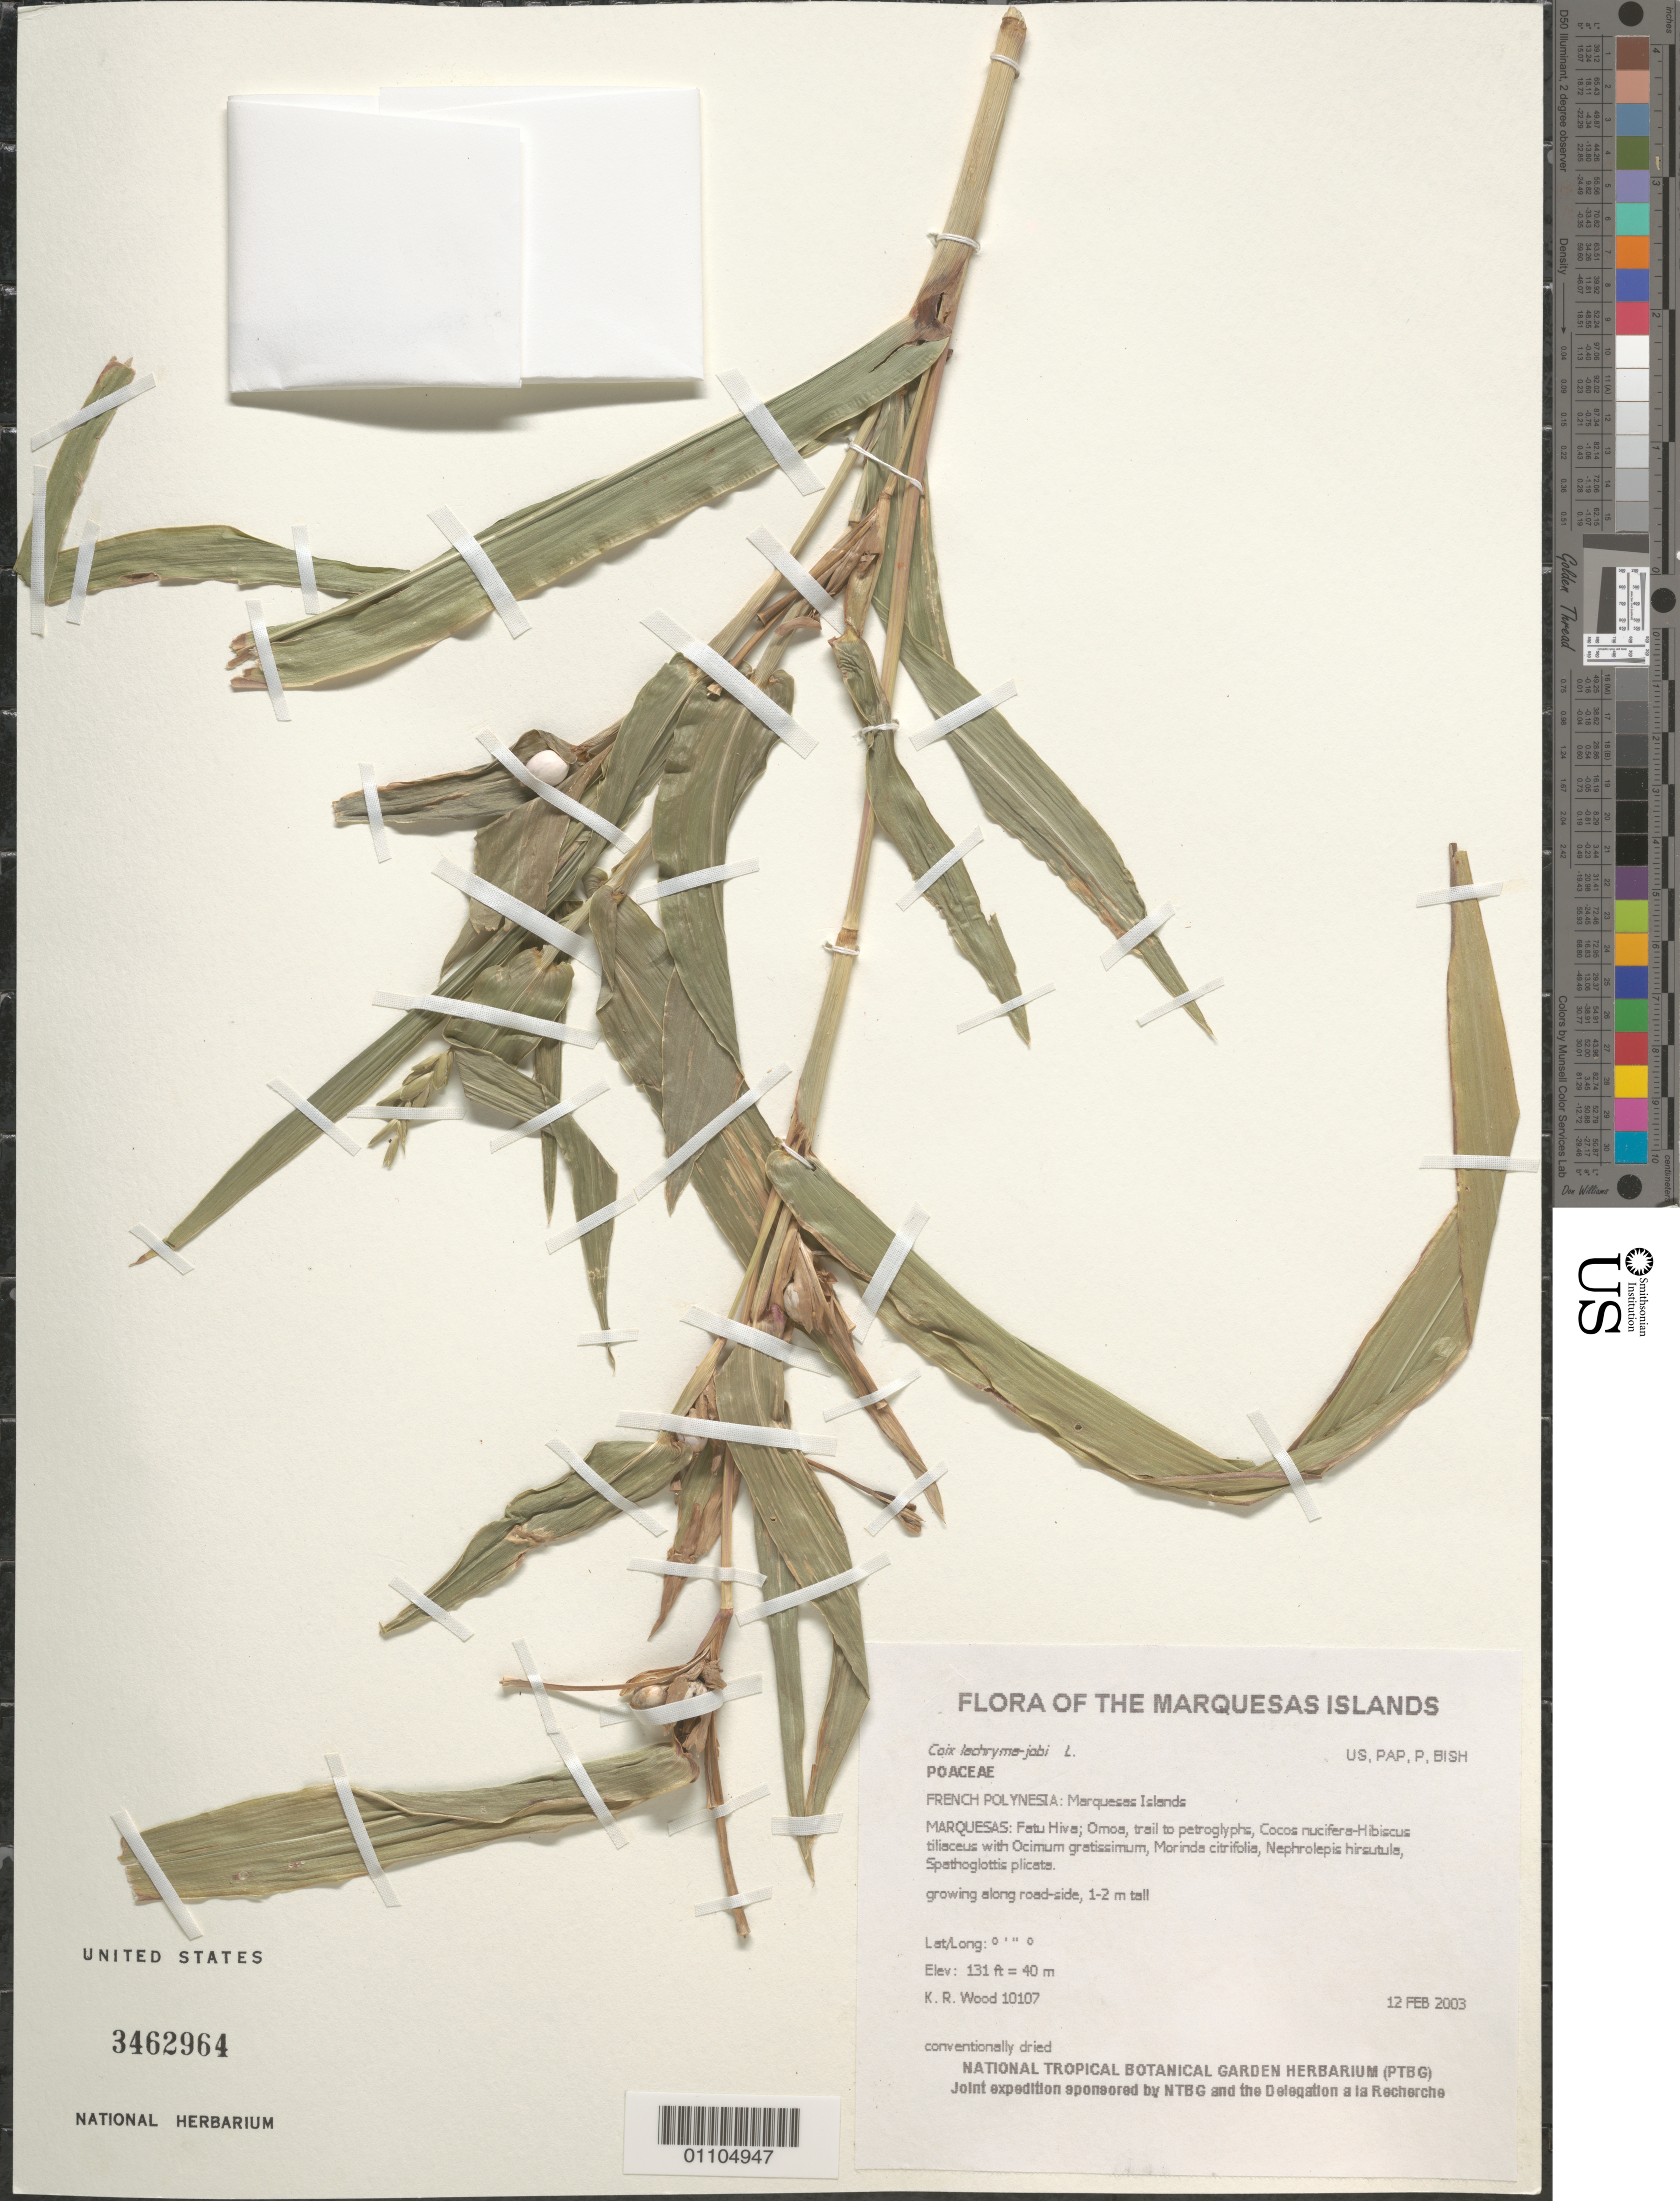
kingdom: Plantae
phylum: Tracheophyta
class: Liliopsida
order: Poales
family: Poaceae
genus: Coix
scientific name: Coix lacryma-jobi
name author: L.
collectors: K. R. Wood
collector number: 10107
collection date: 2003-02-12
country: French Polynesia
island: Fatu Hiva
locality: Omoa, trail to petroglyphs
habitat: Mesic; low-slope, moderate slope, scattered, growing along roadside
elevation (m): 40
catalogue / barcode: US 3462964